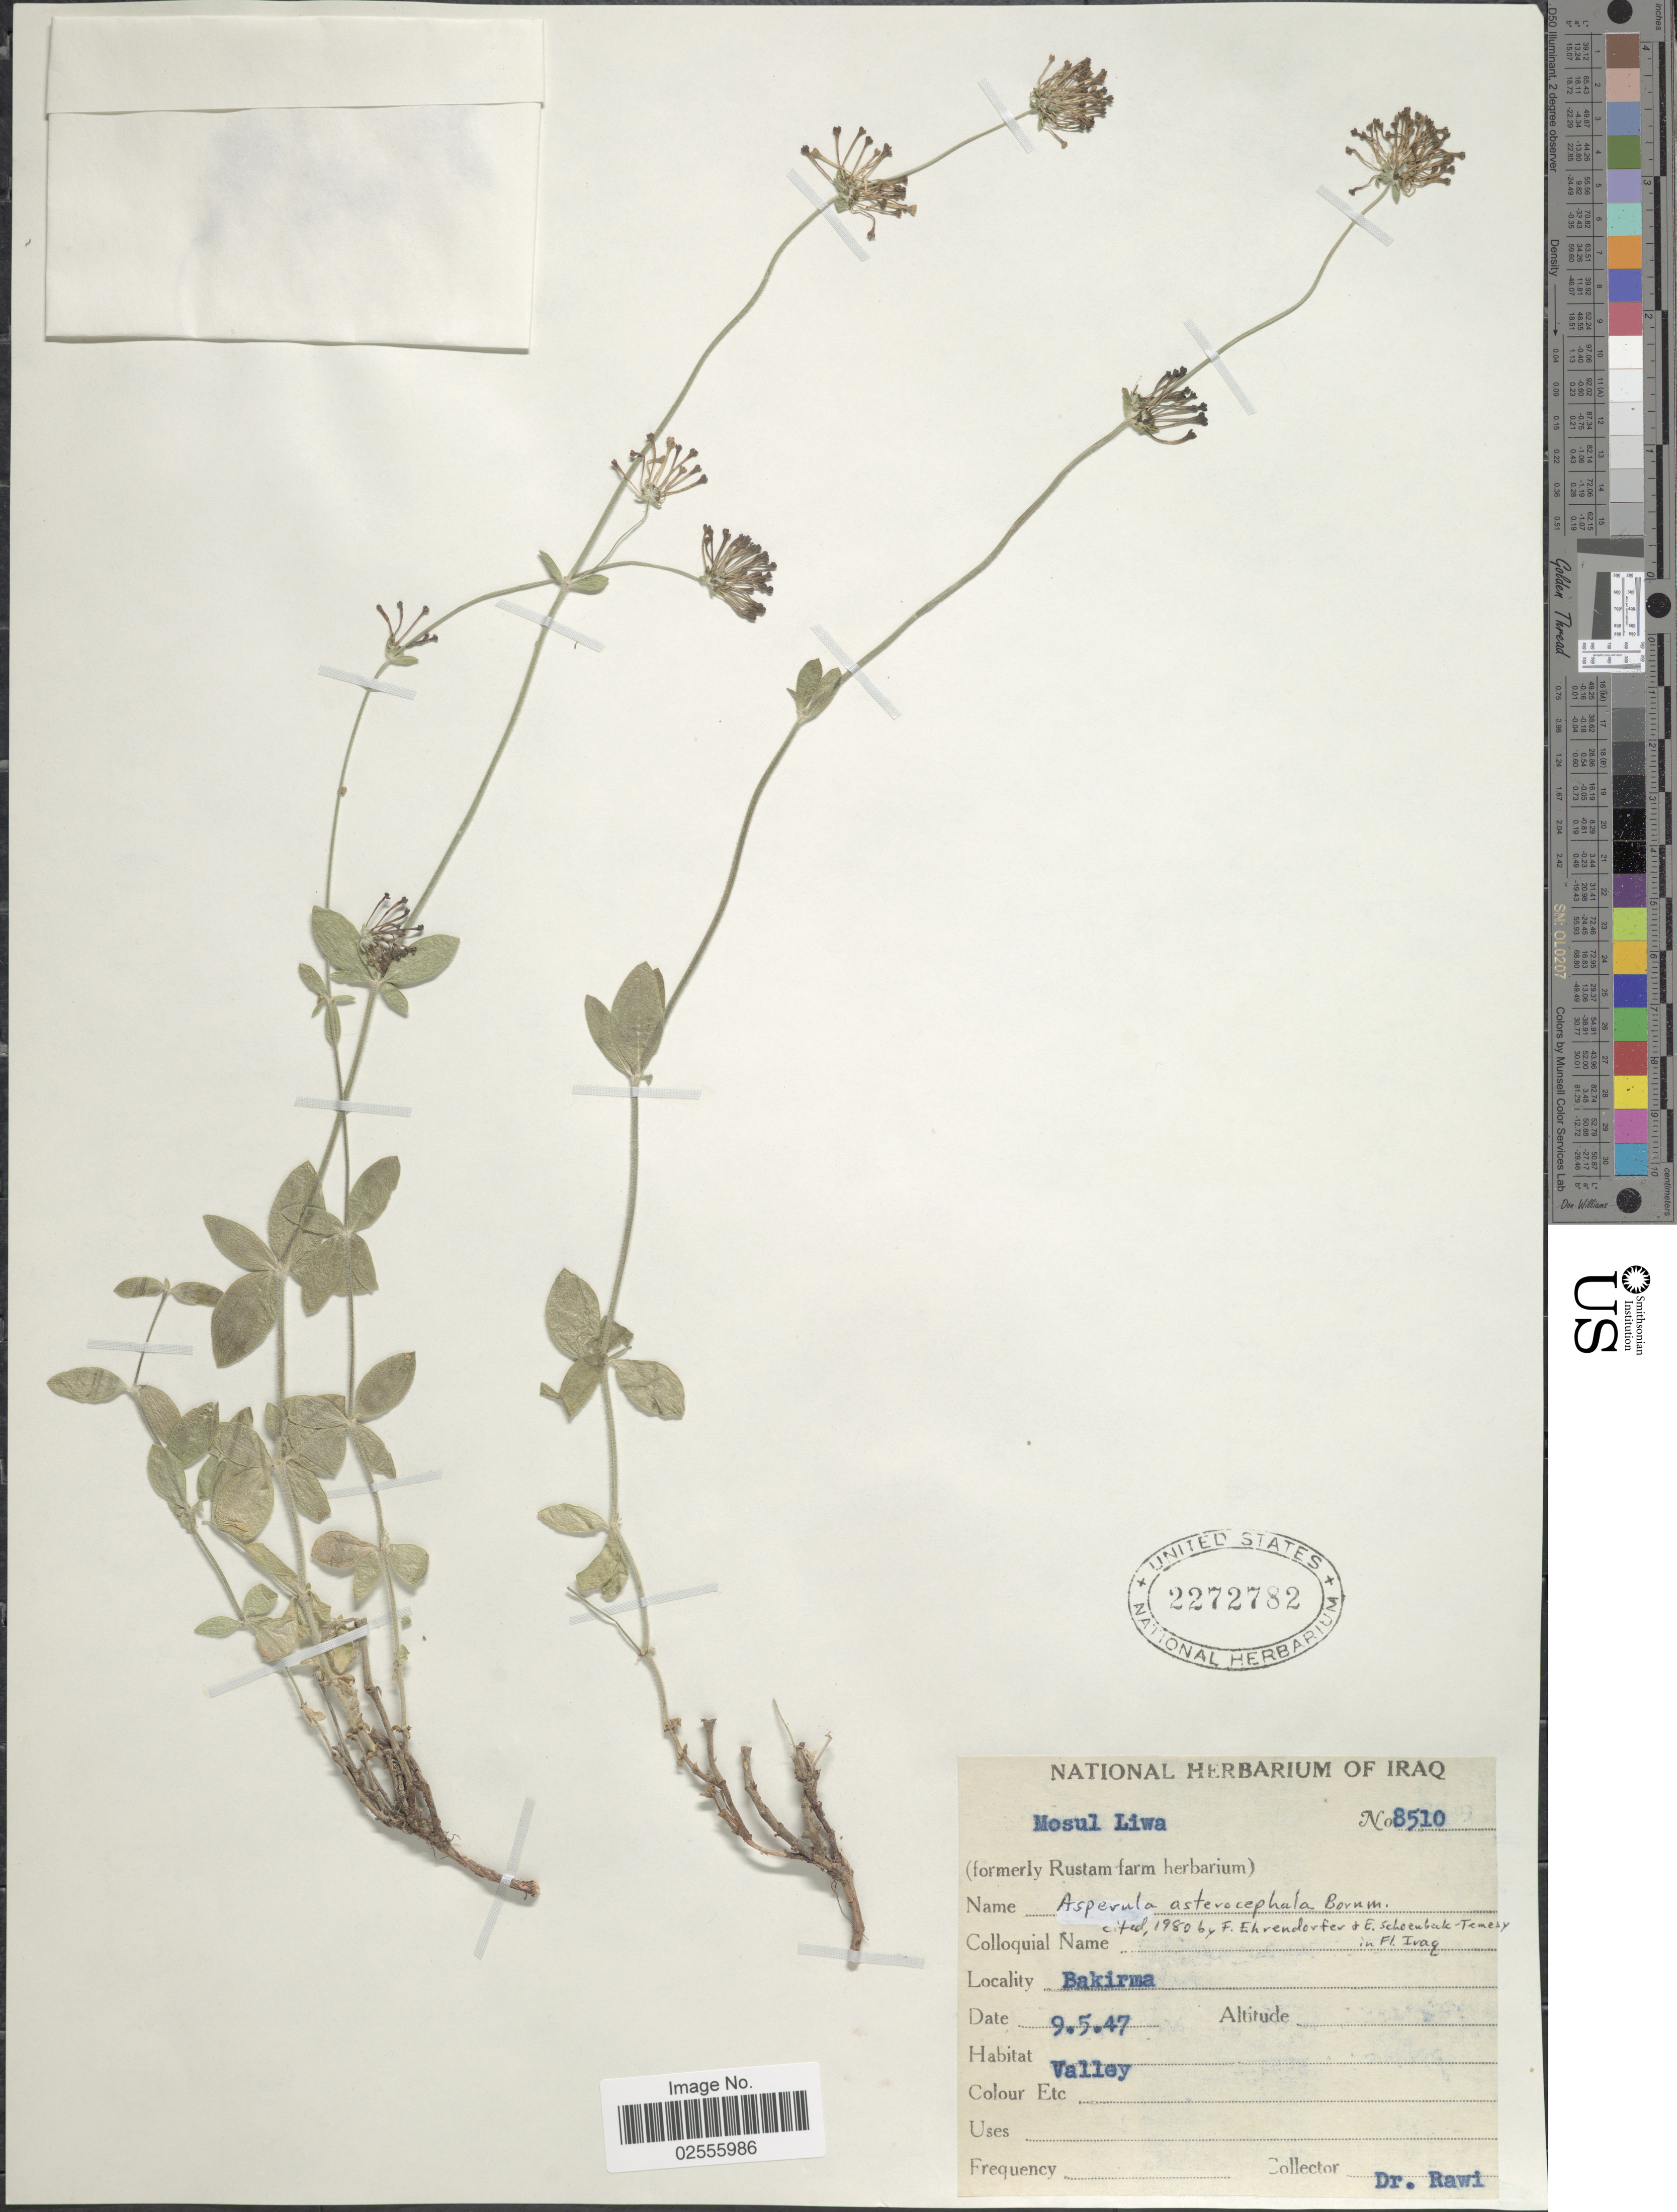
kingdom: Plantae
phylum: Tracheophyta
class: Magnoliopsida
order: Gentianales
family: Rubiaceae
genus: Asperula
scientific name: Asperula asterocephala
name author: Bornm.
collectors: -. Rawi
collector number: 8510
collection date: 1947-05-09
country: Iraq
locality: Bakirma, Valley, Mosul Liwa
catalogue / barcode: US 2272782